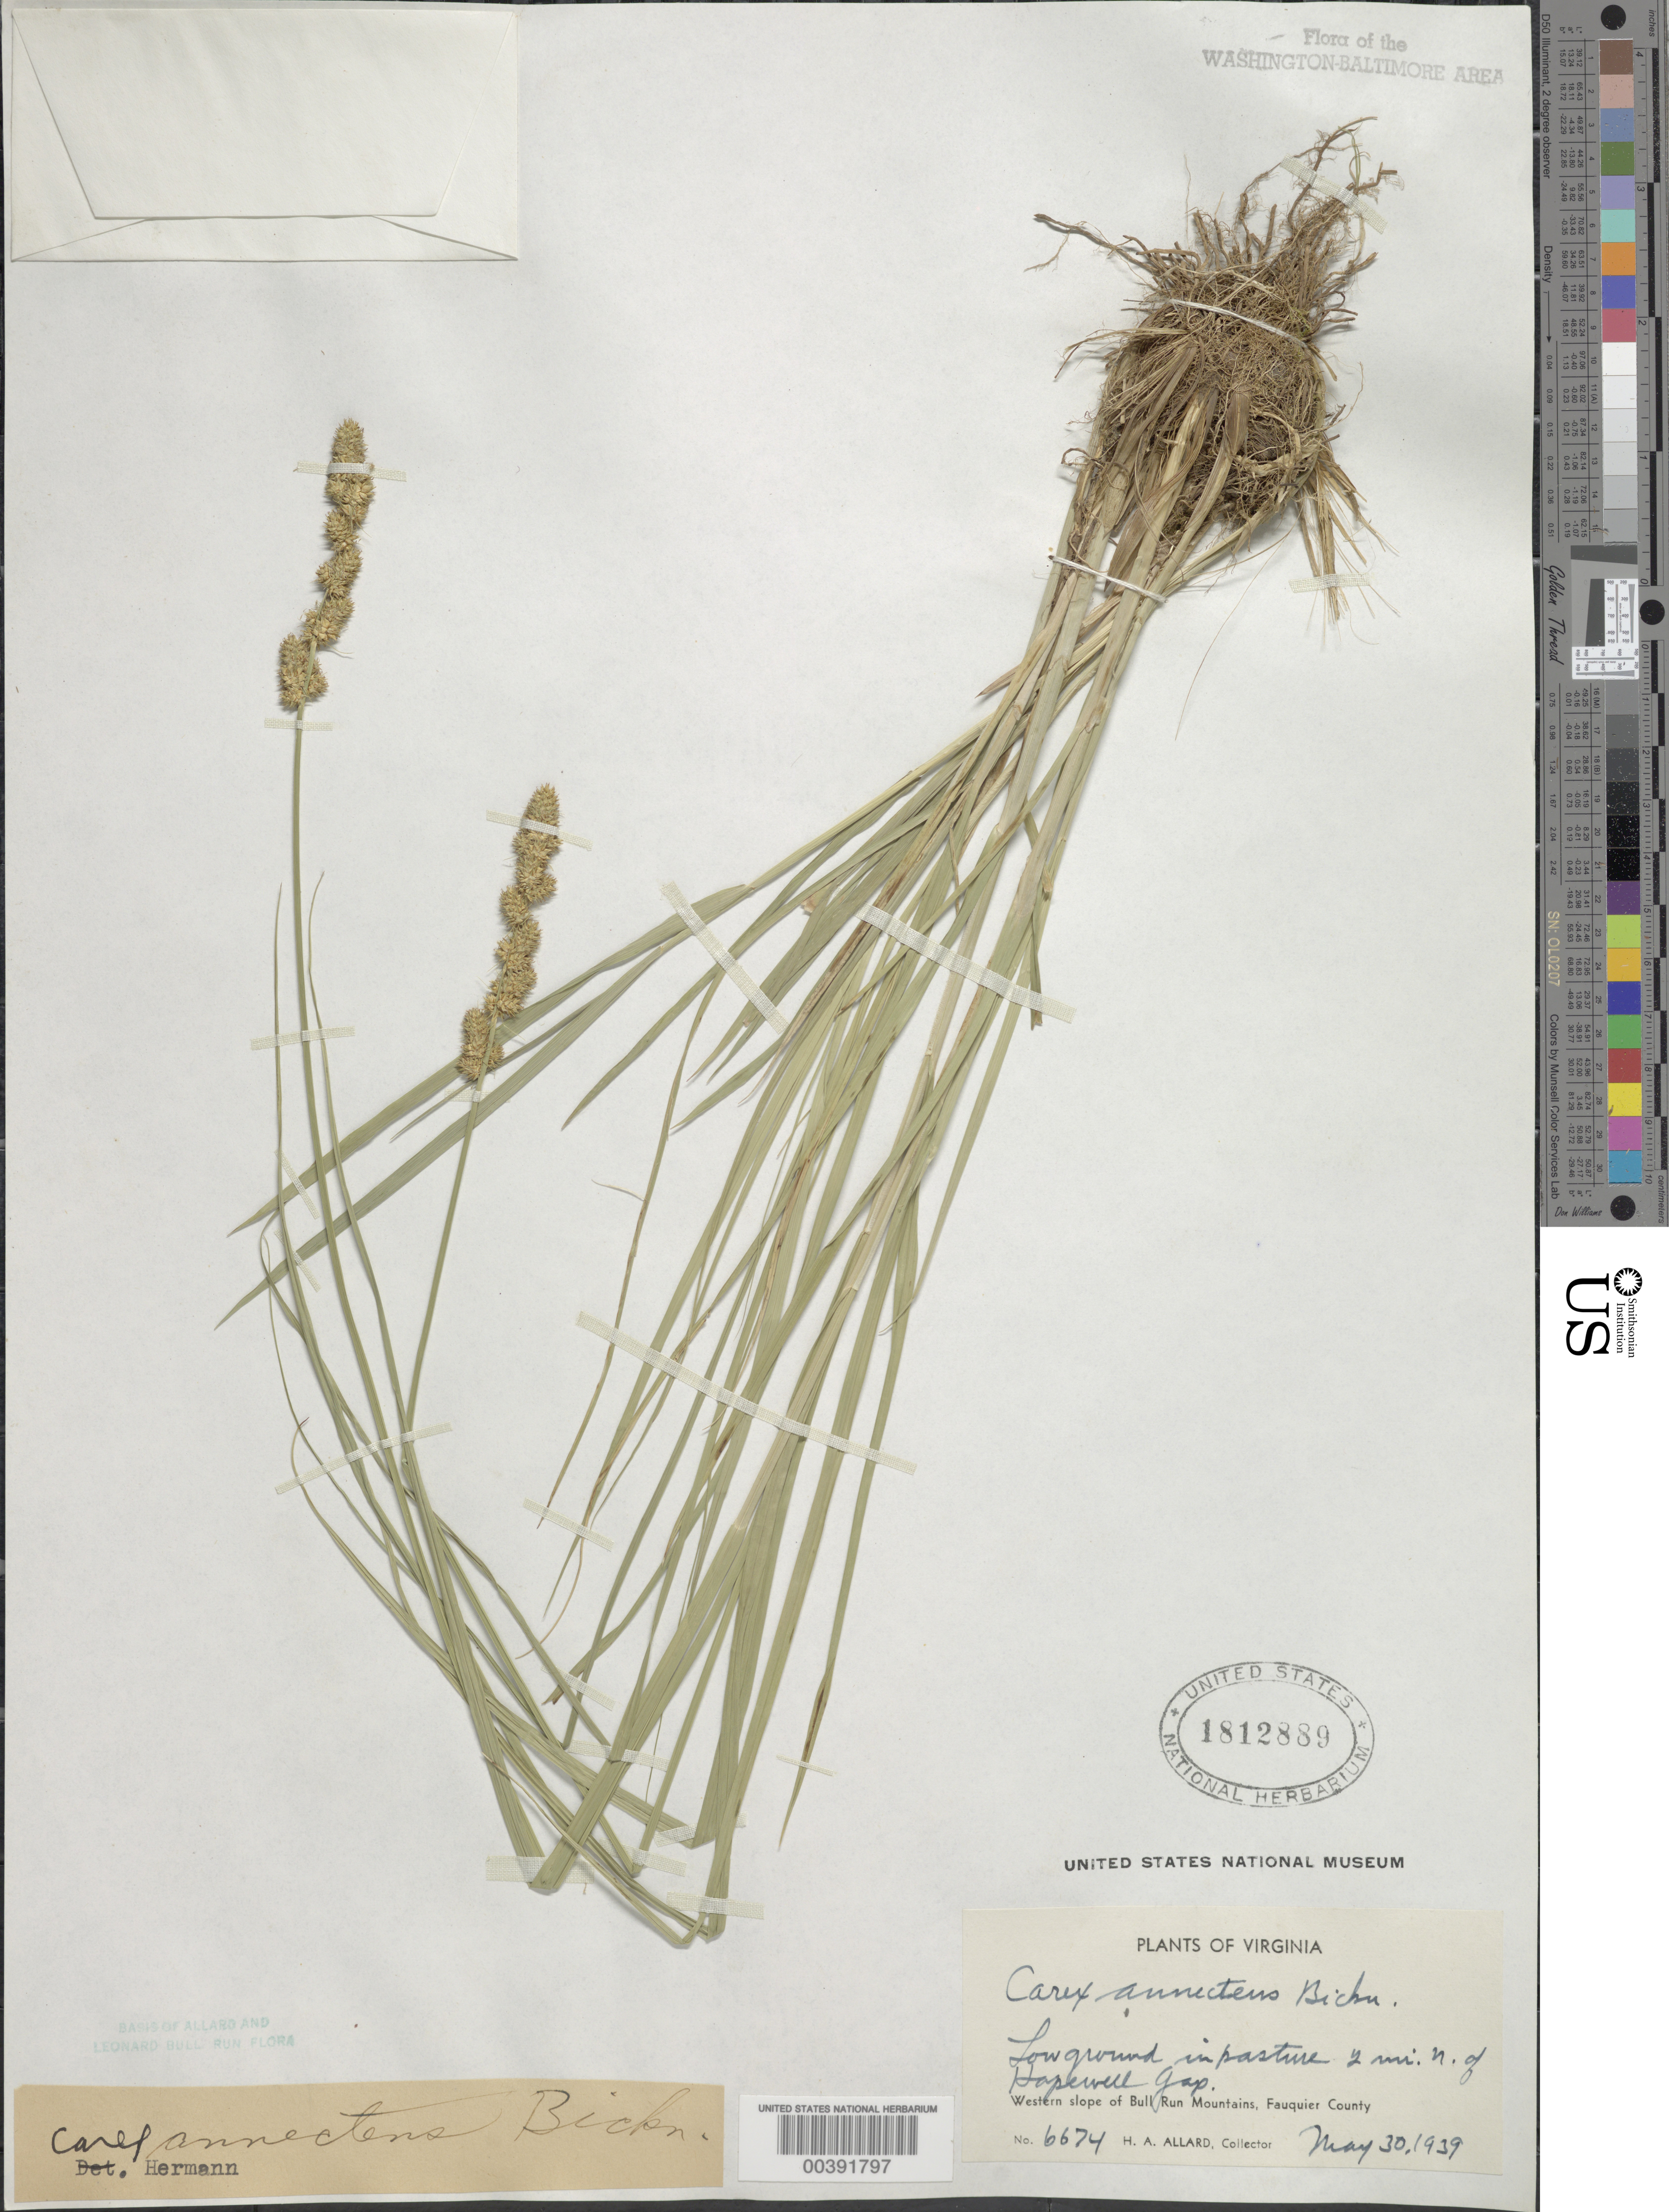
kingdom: Plantae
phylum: Tracheophyta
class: Liliopsida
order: Poales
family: Cyperaceae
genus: Carex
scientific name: Carex annectens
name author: (E.P. Bicknell) E.P. Bicknell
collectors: H. A. Allard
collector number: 6674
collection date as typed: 30 May 1939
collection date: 1939-05-30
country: United States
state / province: Virginia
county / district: Fauquier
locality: North of Hopewell Gap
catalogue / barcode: US 1812889